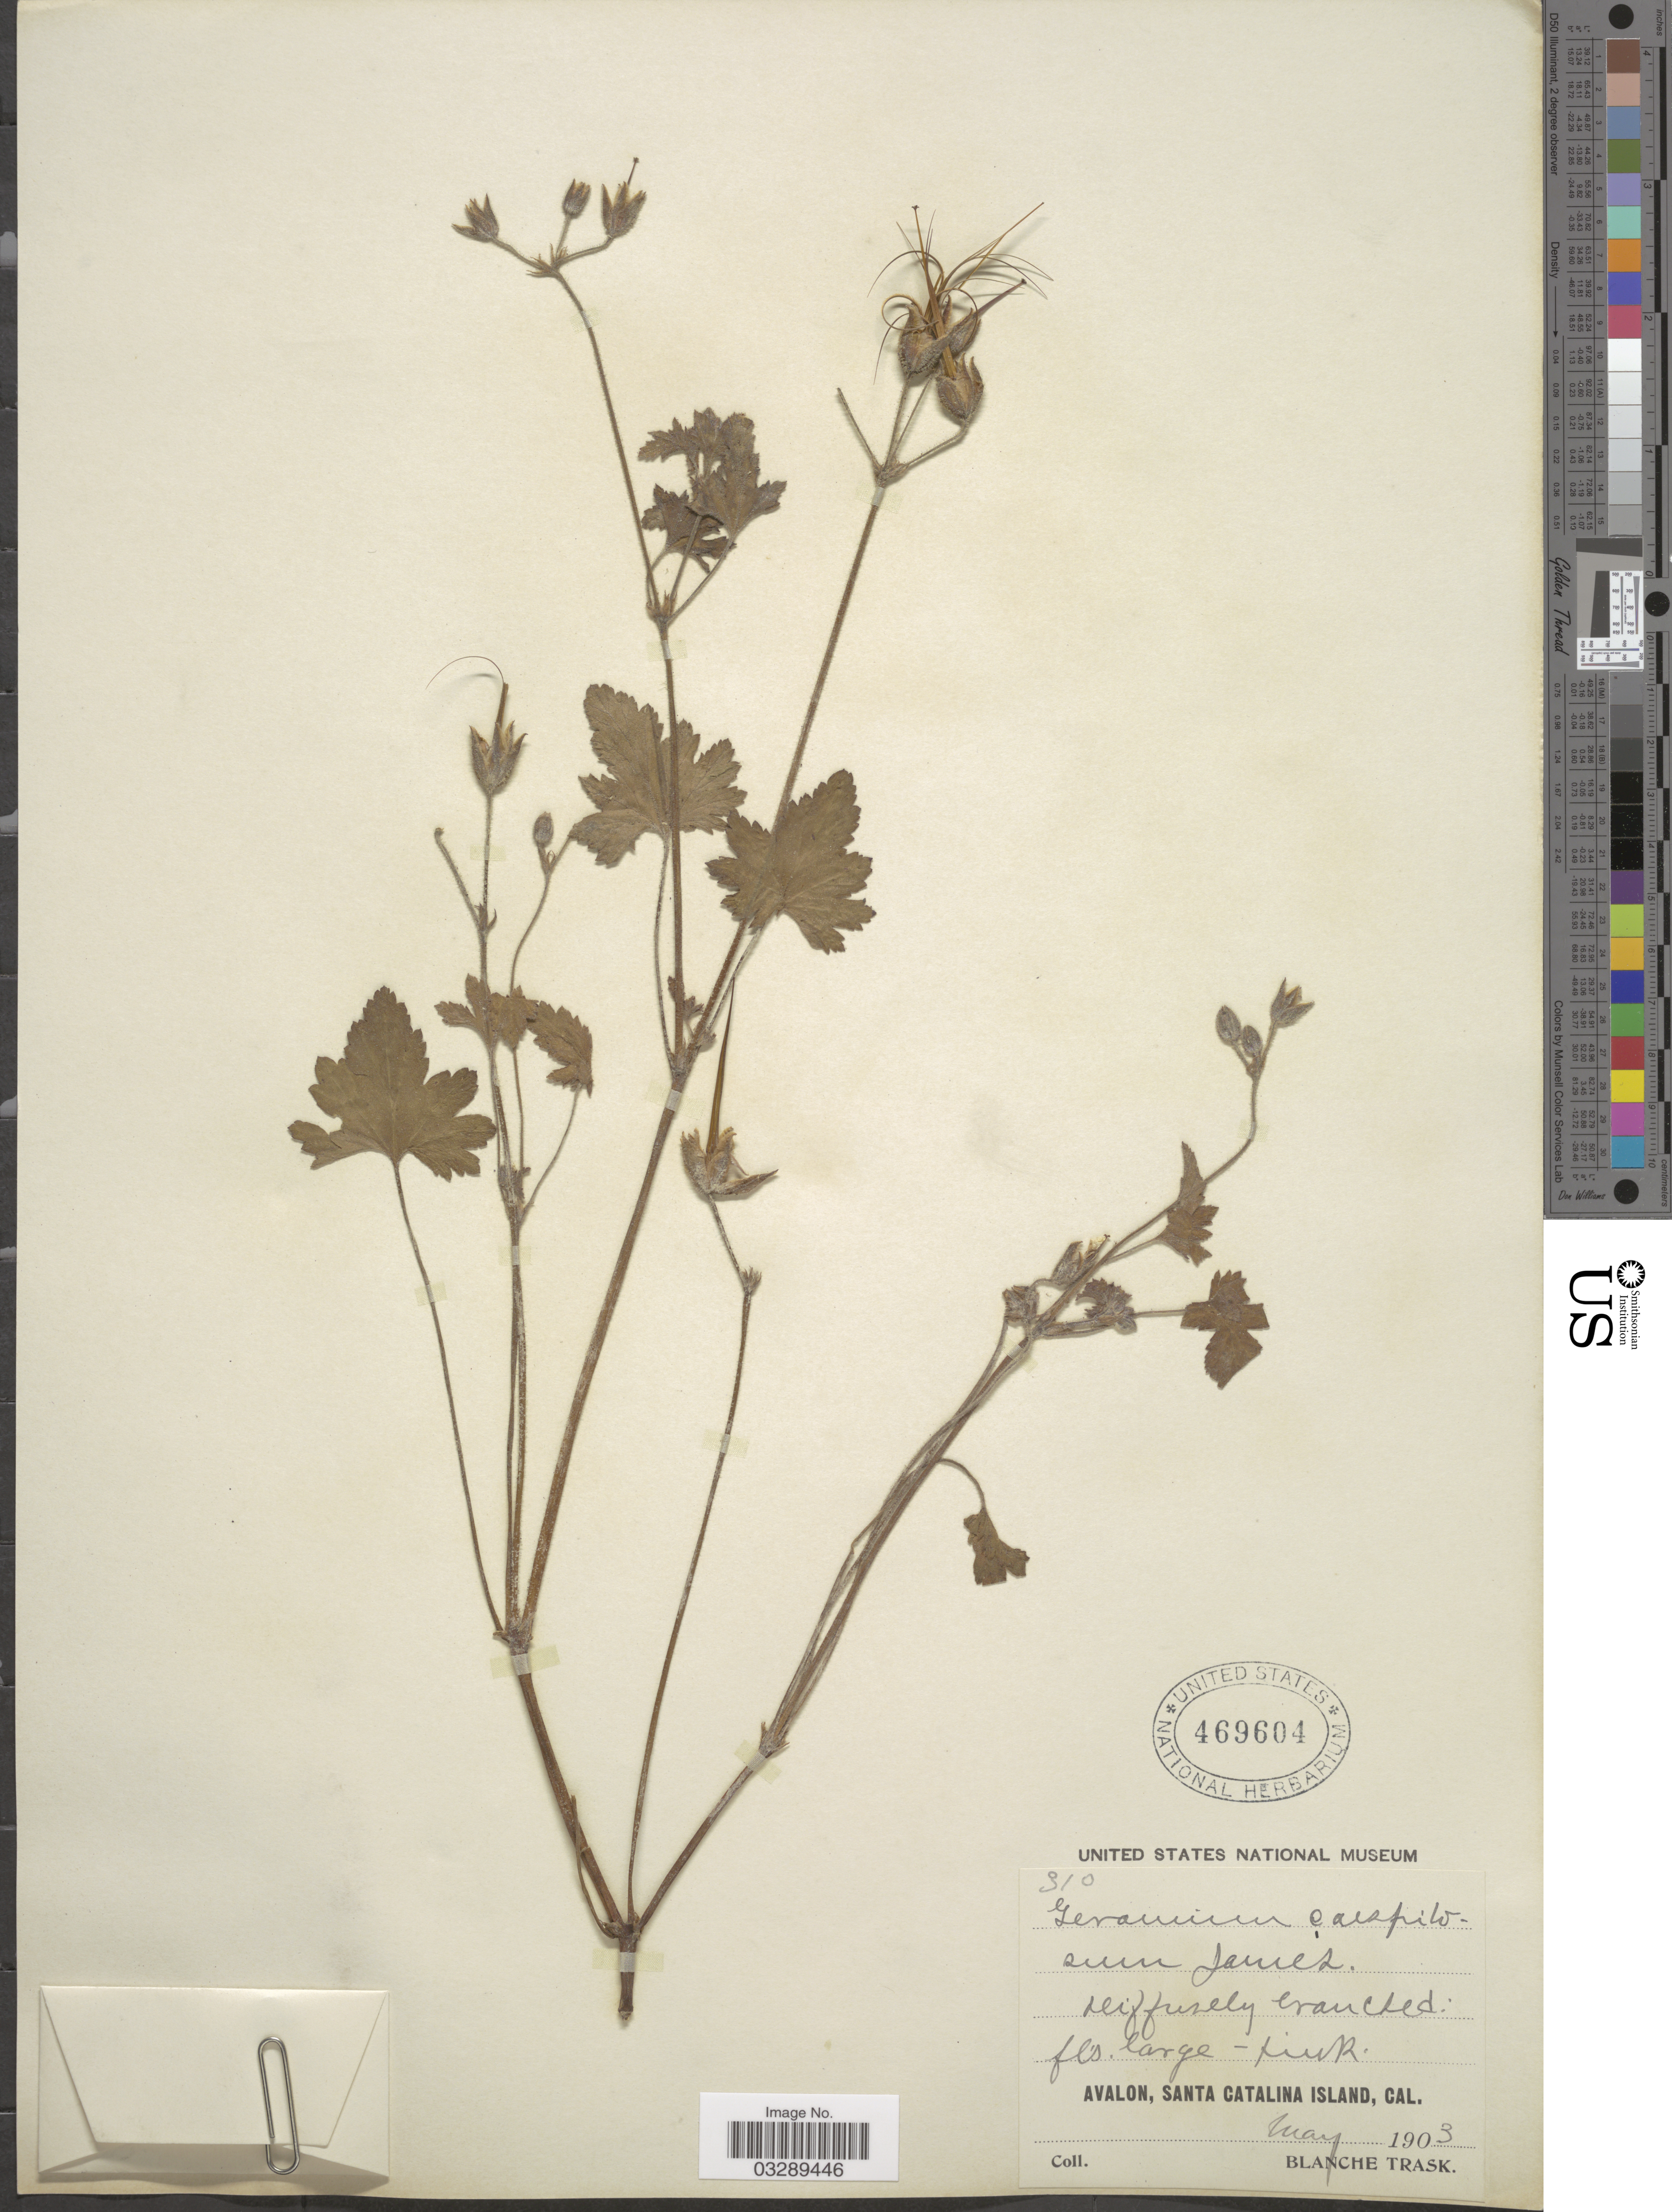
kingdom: Plantae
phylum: Tracheophyta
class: Magnoliopsida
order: Geraniales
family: Geraniaceae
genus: Geranium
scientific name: Geranium sp.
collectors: B. Trask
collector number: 310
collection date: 1903-05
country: United States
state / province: California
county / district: Los Angeles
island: Santa Catalina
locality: Avalon, Santa Catalina Island.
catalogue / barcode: US 469604